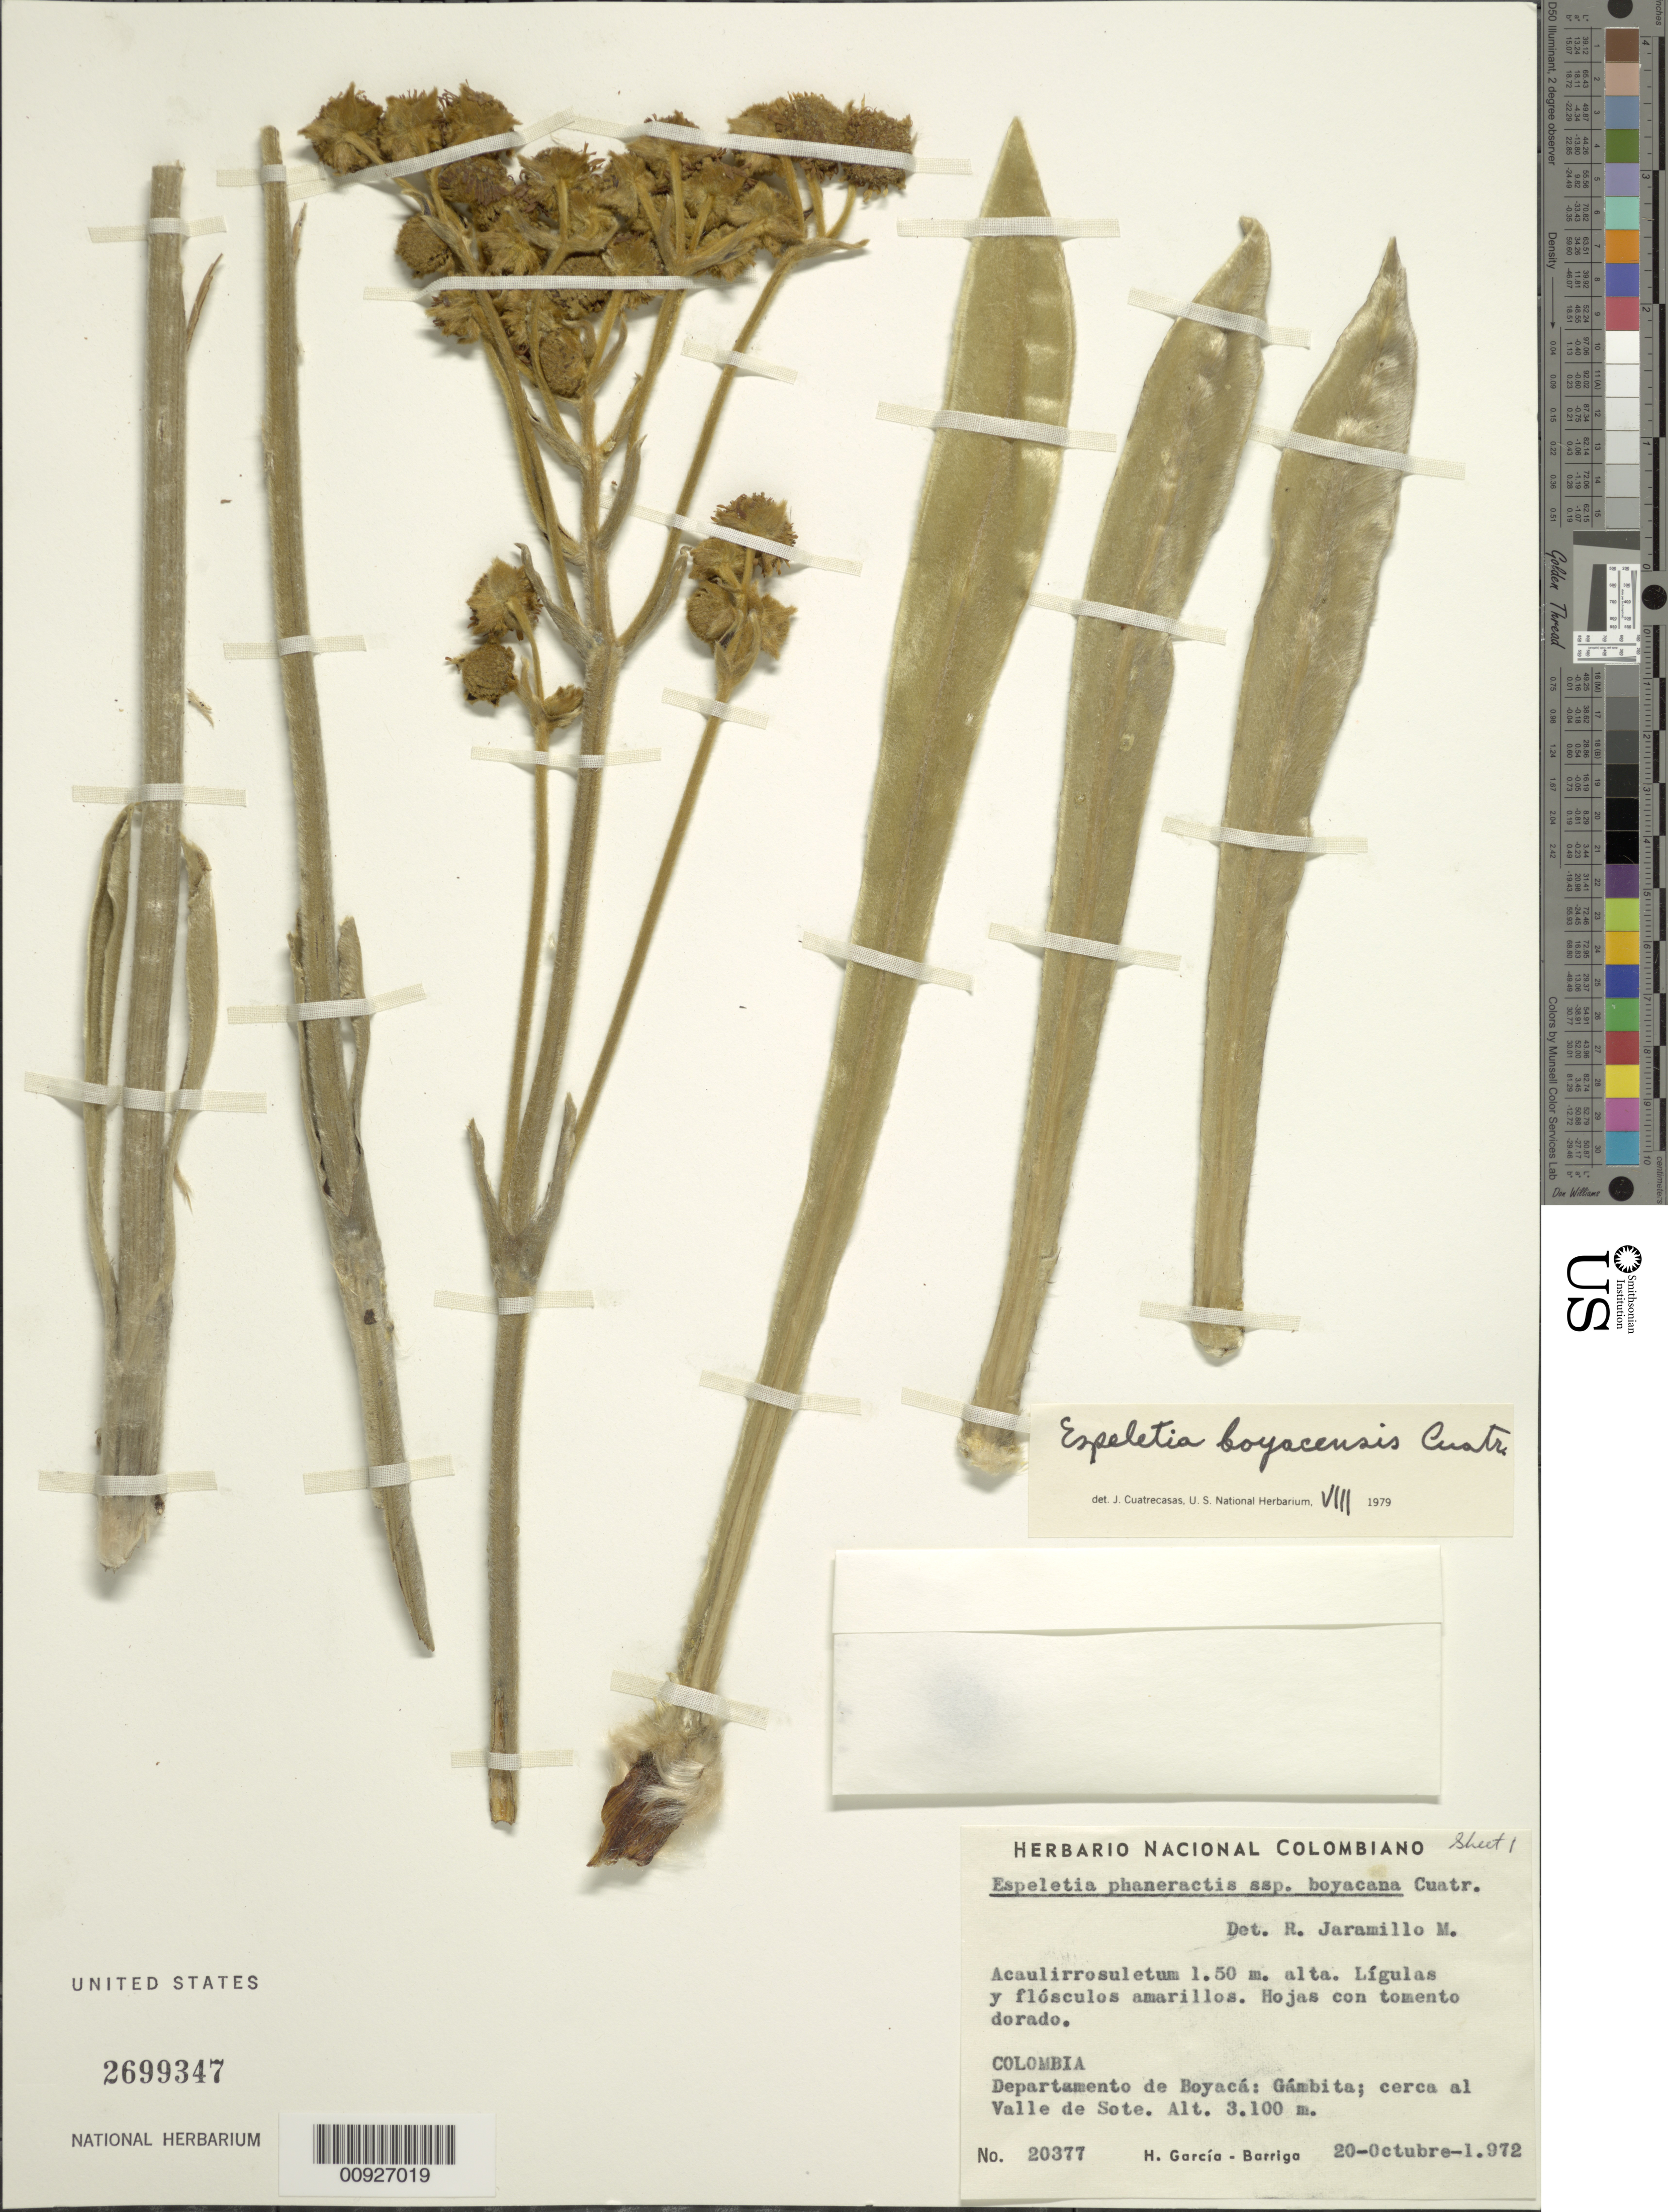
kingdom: Plantae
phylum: Tracheophyta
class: Magnoliopsida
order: Asterales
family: Asteraceae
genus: Espeletia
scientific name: Espeletia boyacensis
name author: Cuatrec.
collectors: H. García Barriga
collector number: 20377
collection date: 1972-10-20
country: Colombia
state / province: Boyacá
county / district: M. de Gámbita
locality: Gámbita; cerca al valle de Sote.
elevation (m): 3100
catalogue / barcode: US 2699347